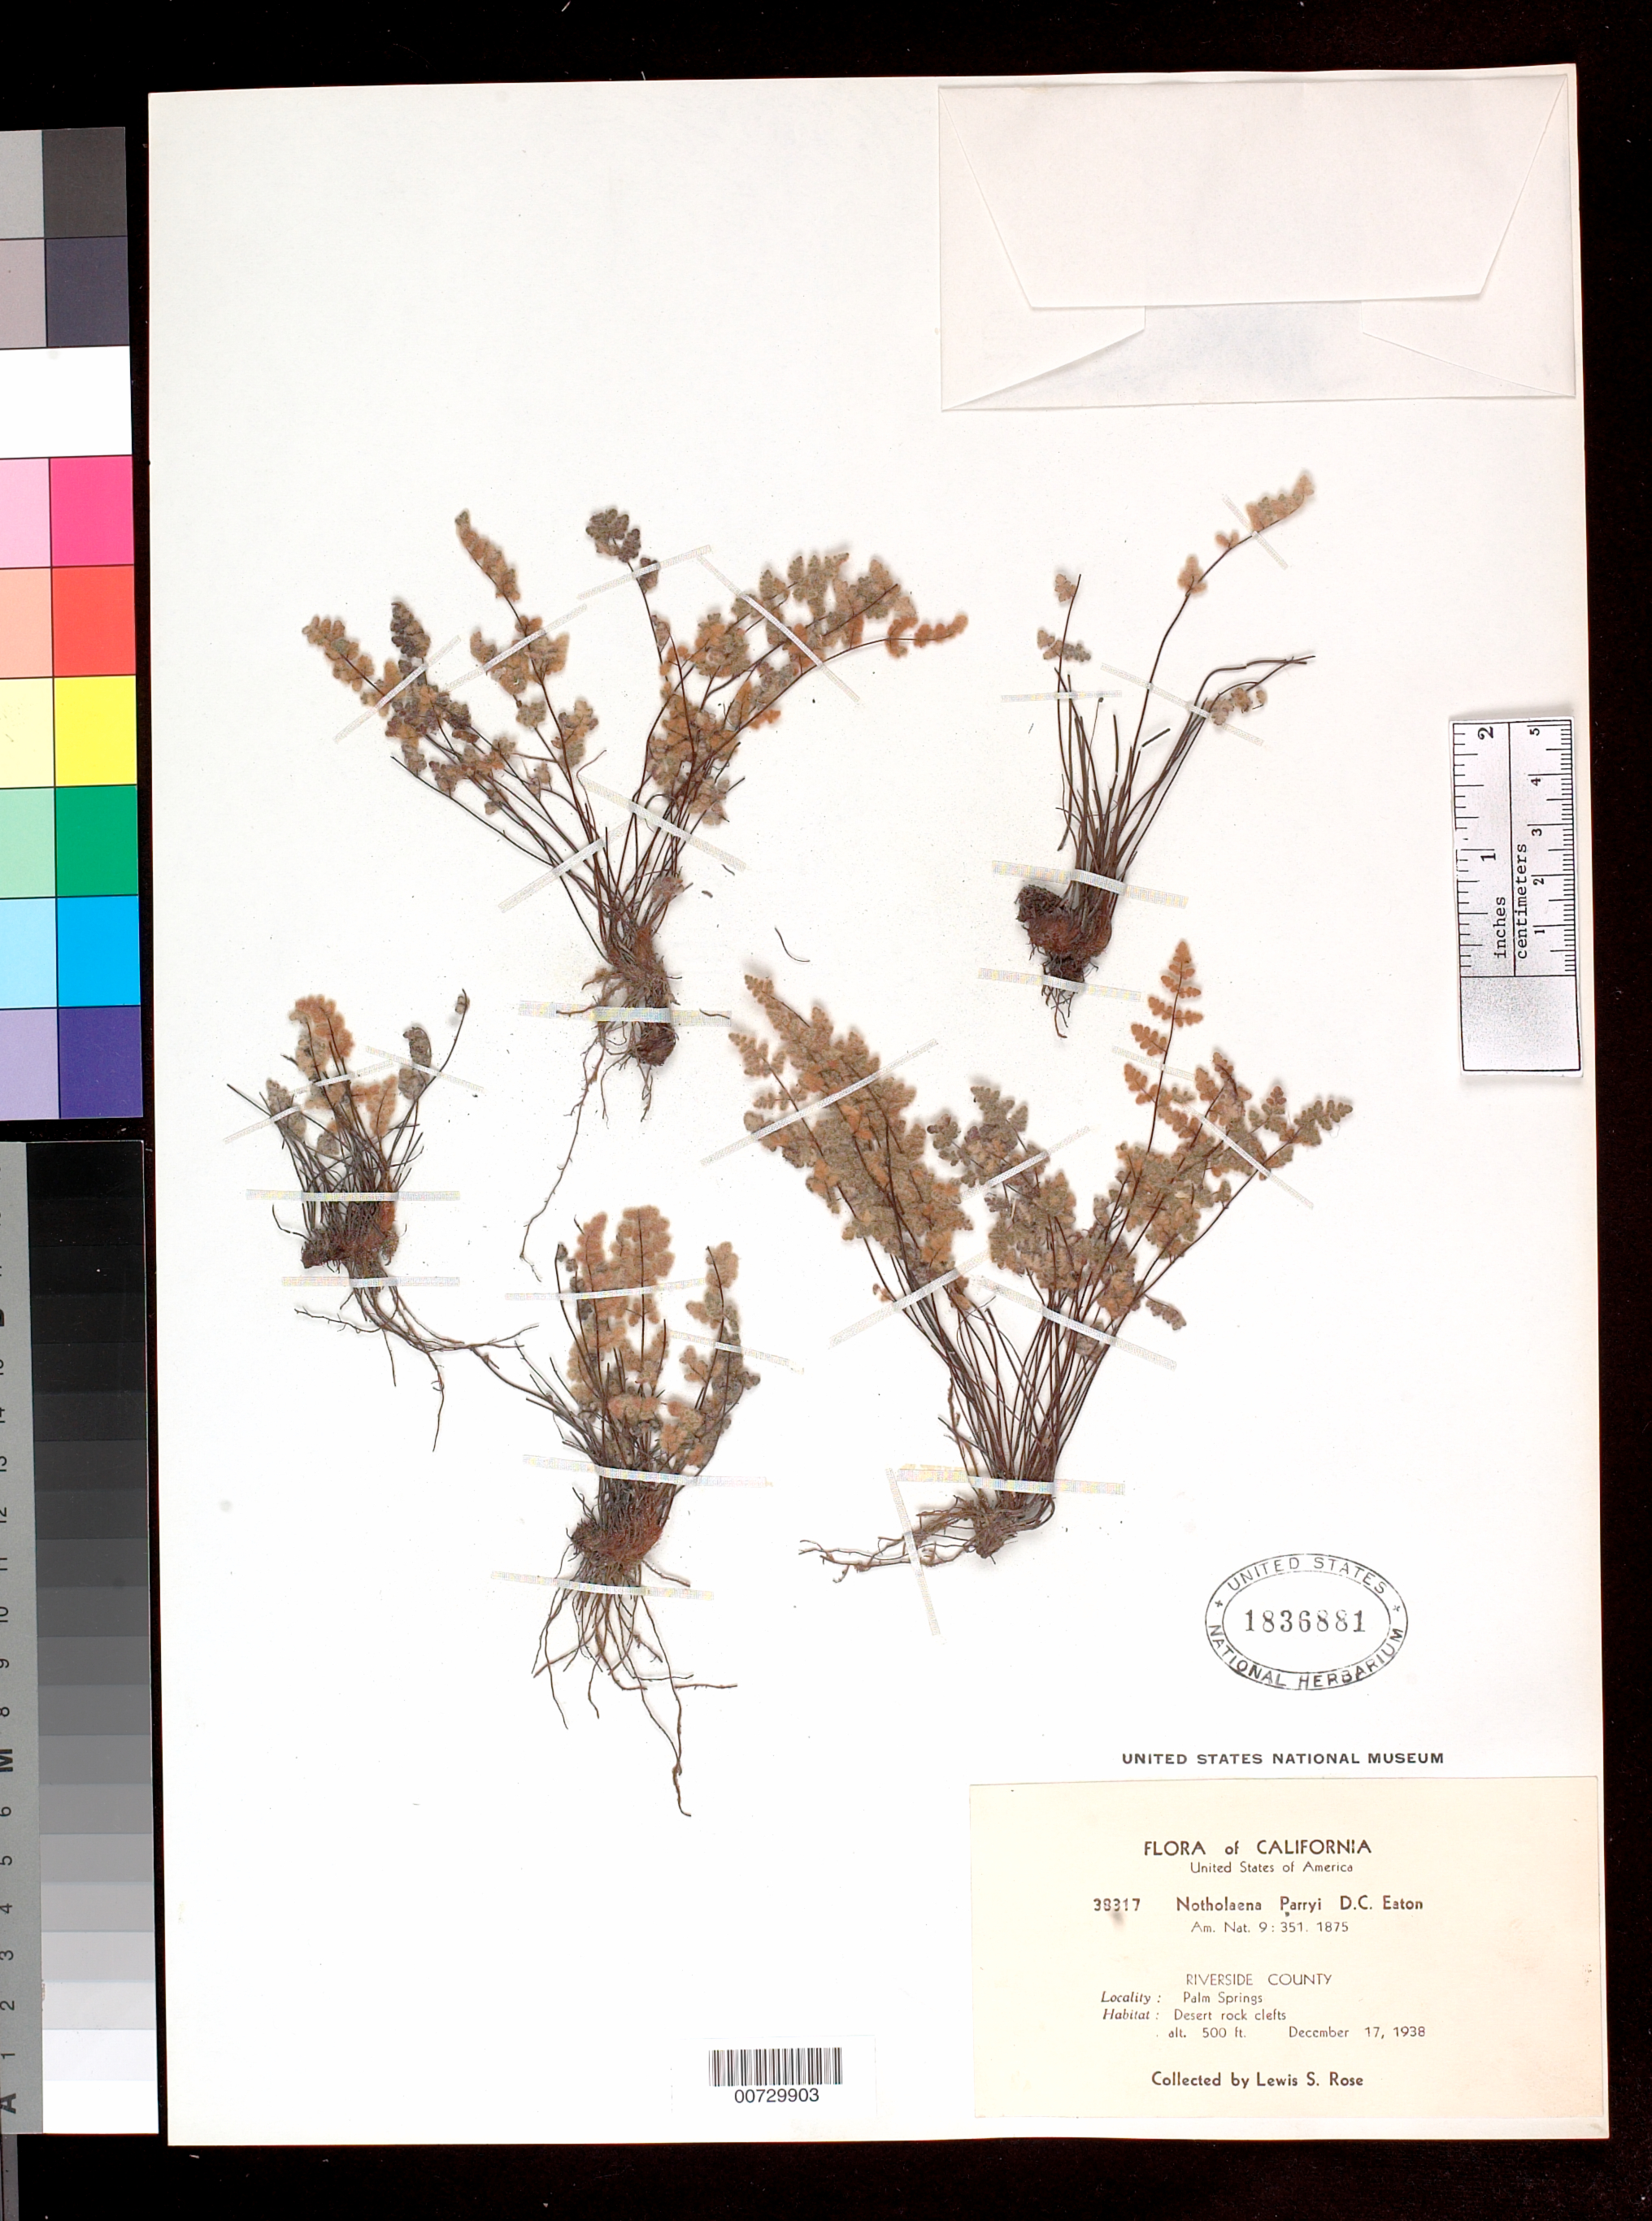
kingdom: Plantae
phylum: Tracheophyta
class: Polypodiopsida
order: Polypodiales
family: Pteridaceae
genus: Myriopteris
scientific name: Myriopteris parryi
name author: (D.C. Eaton) Grusz & Windham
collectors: L. S. Rose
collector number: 38317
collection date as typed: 17 Dec 1938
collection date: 1938-12-17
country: United States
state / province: California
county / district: Riverside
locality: Palm Springs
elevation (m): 152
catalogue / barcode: US 1836881